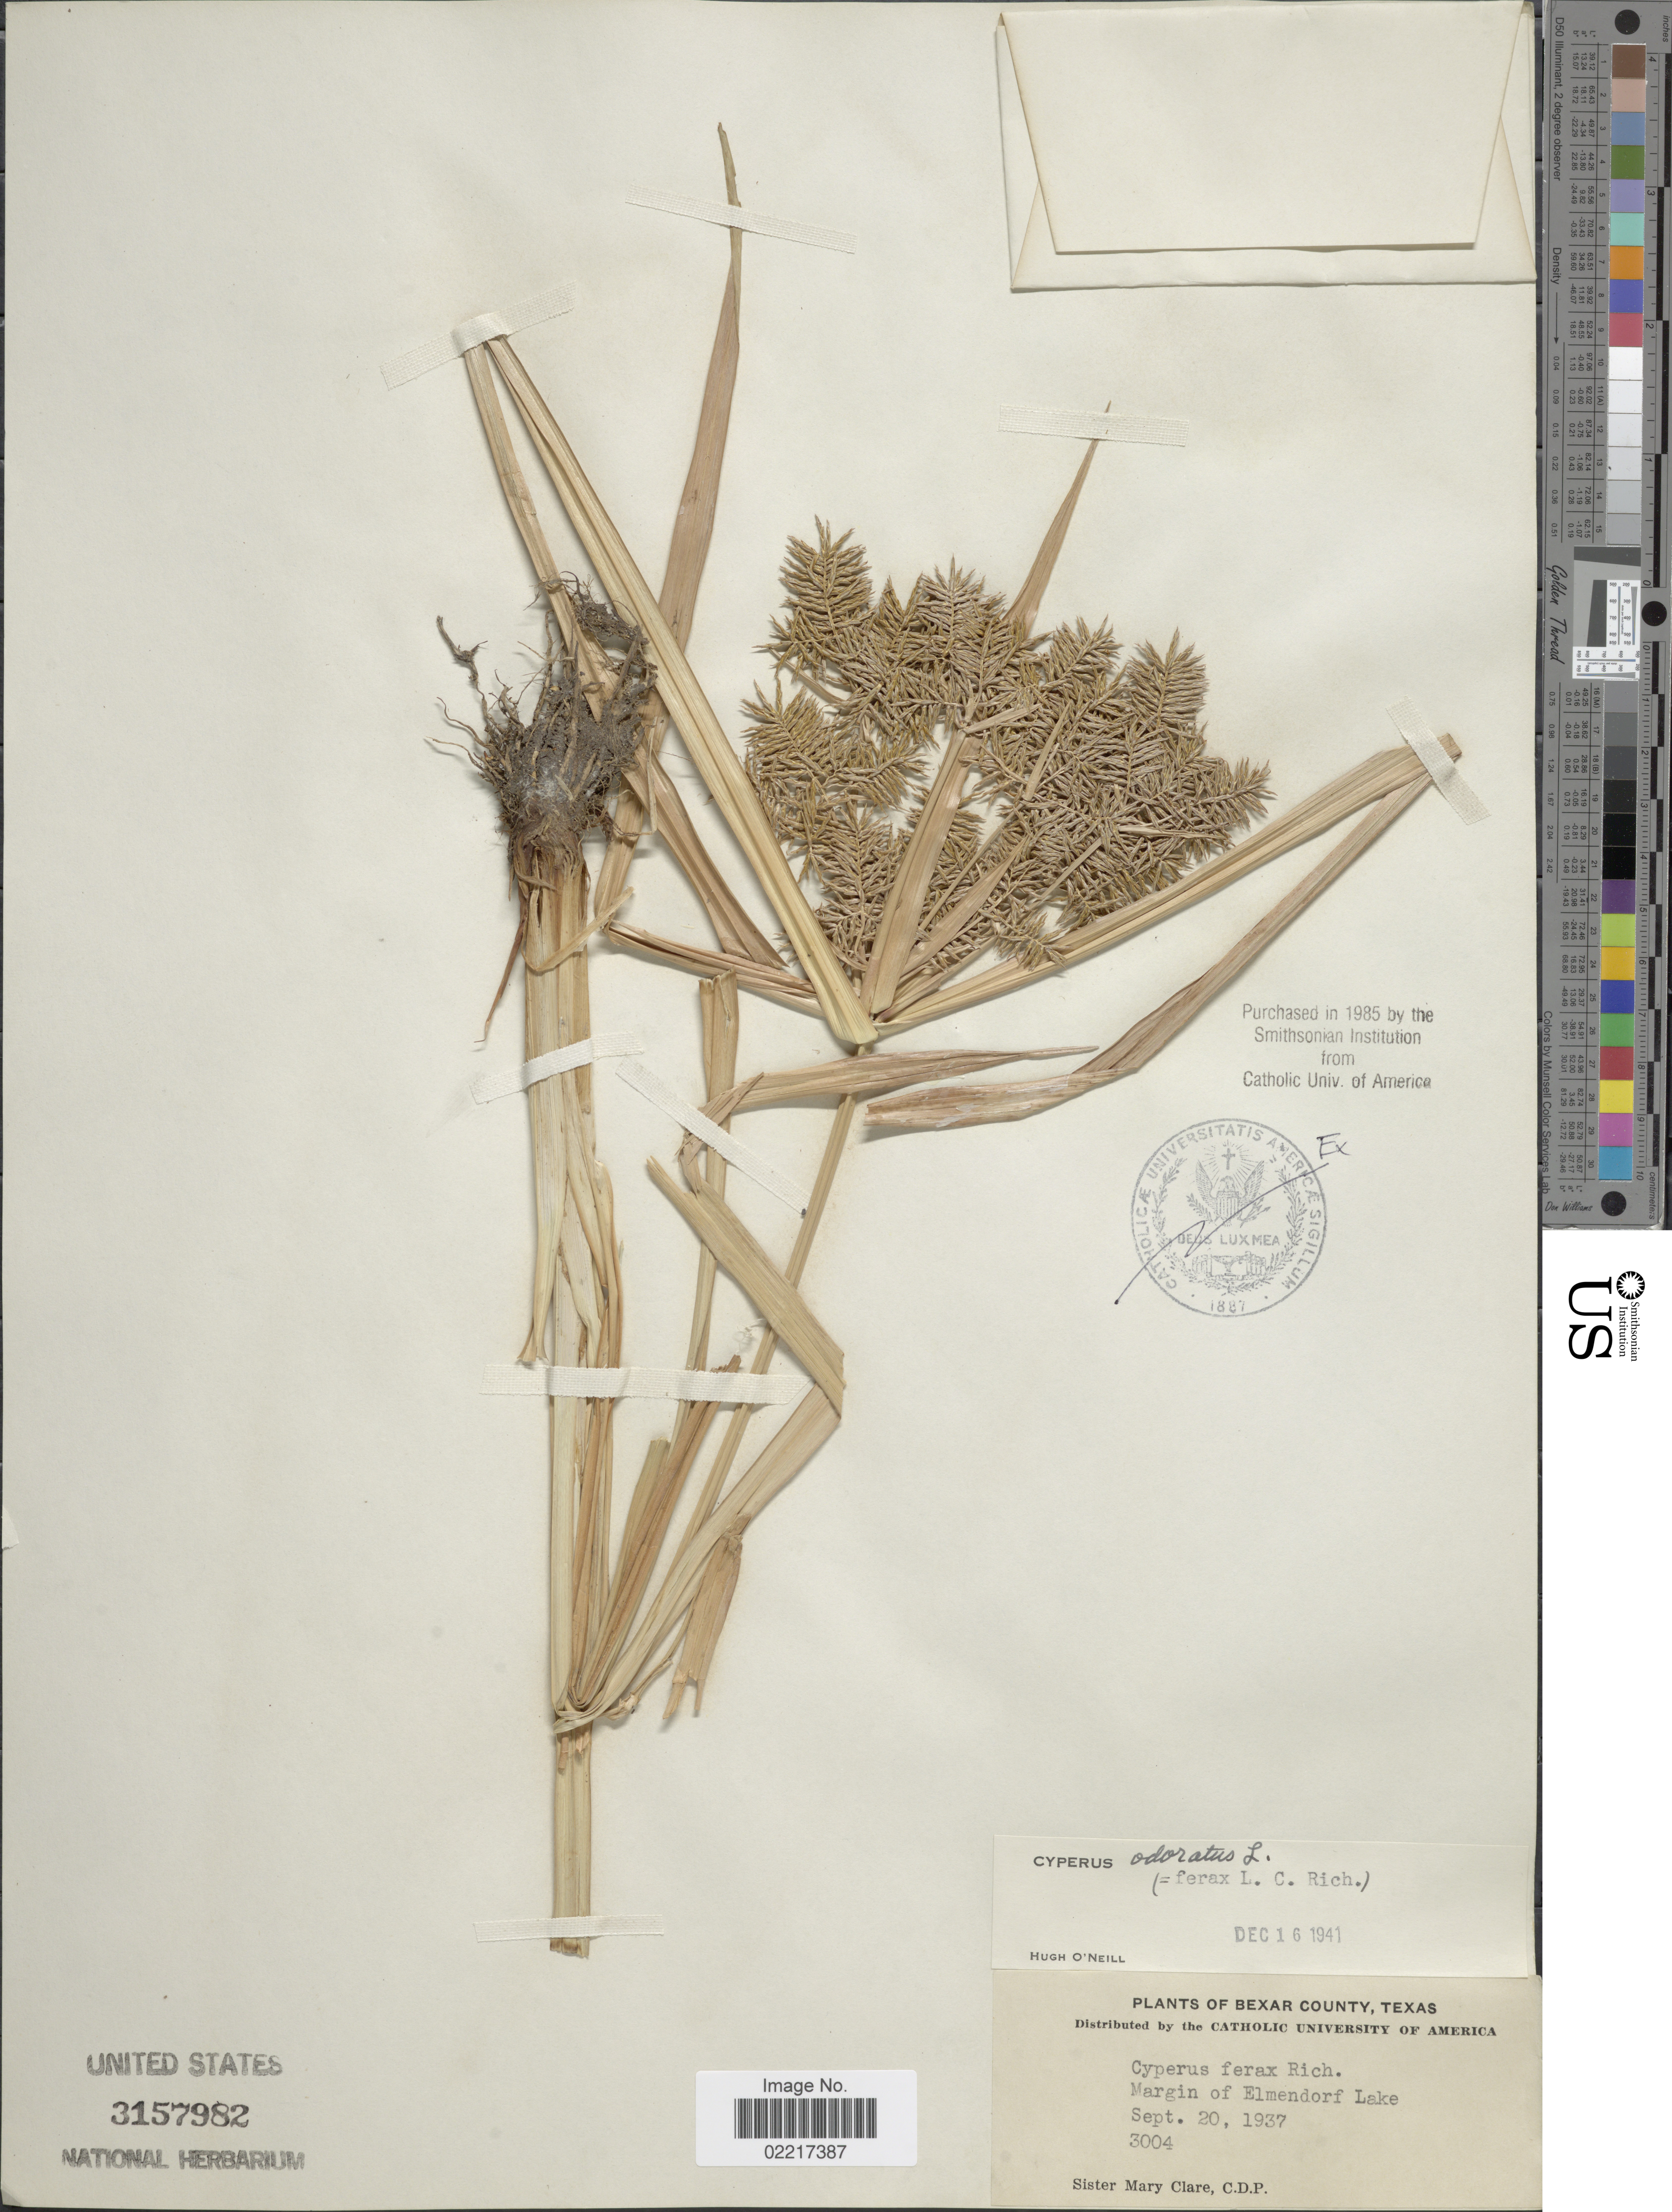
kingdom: Plantae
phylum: Tracheophyta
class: Liliopsida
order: Poales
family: Cyperaceae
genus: Cyperus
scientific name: Cyperus odoratus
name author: L.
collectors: M. Clare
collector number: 3004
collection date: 1937-09-20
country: United States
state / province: Texas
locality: Bexar County, Margin of Elmendorf Lake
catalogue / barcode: US 3157982